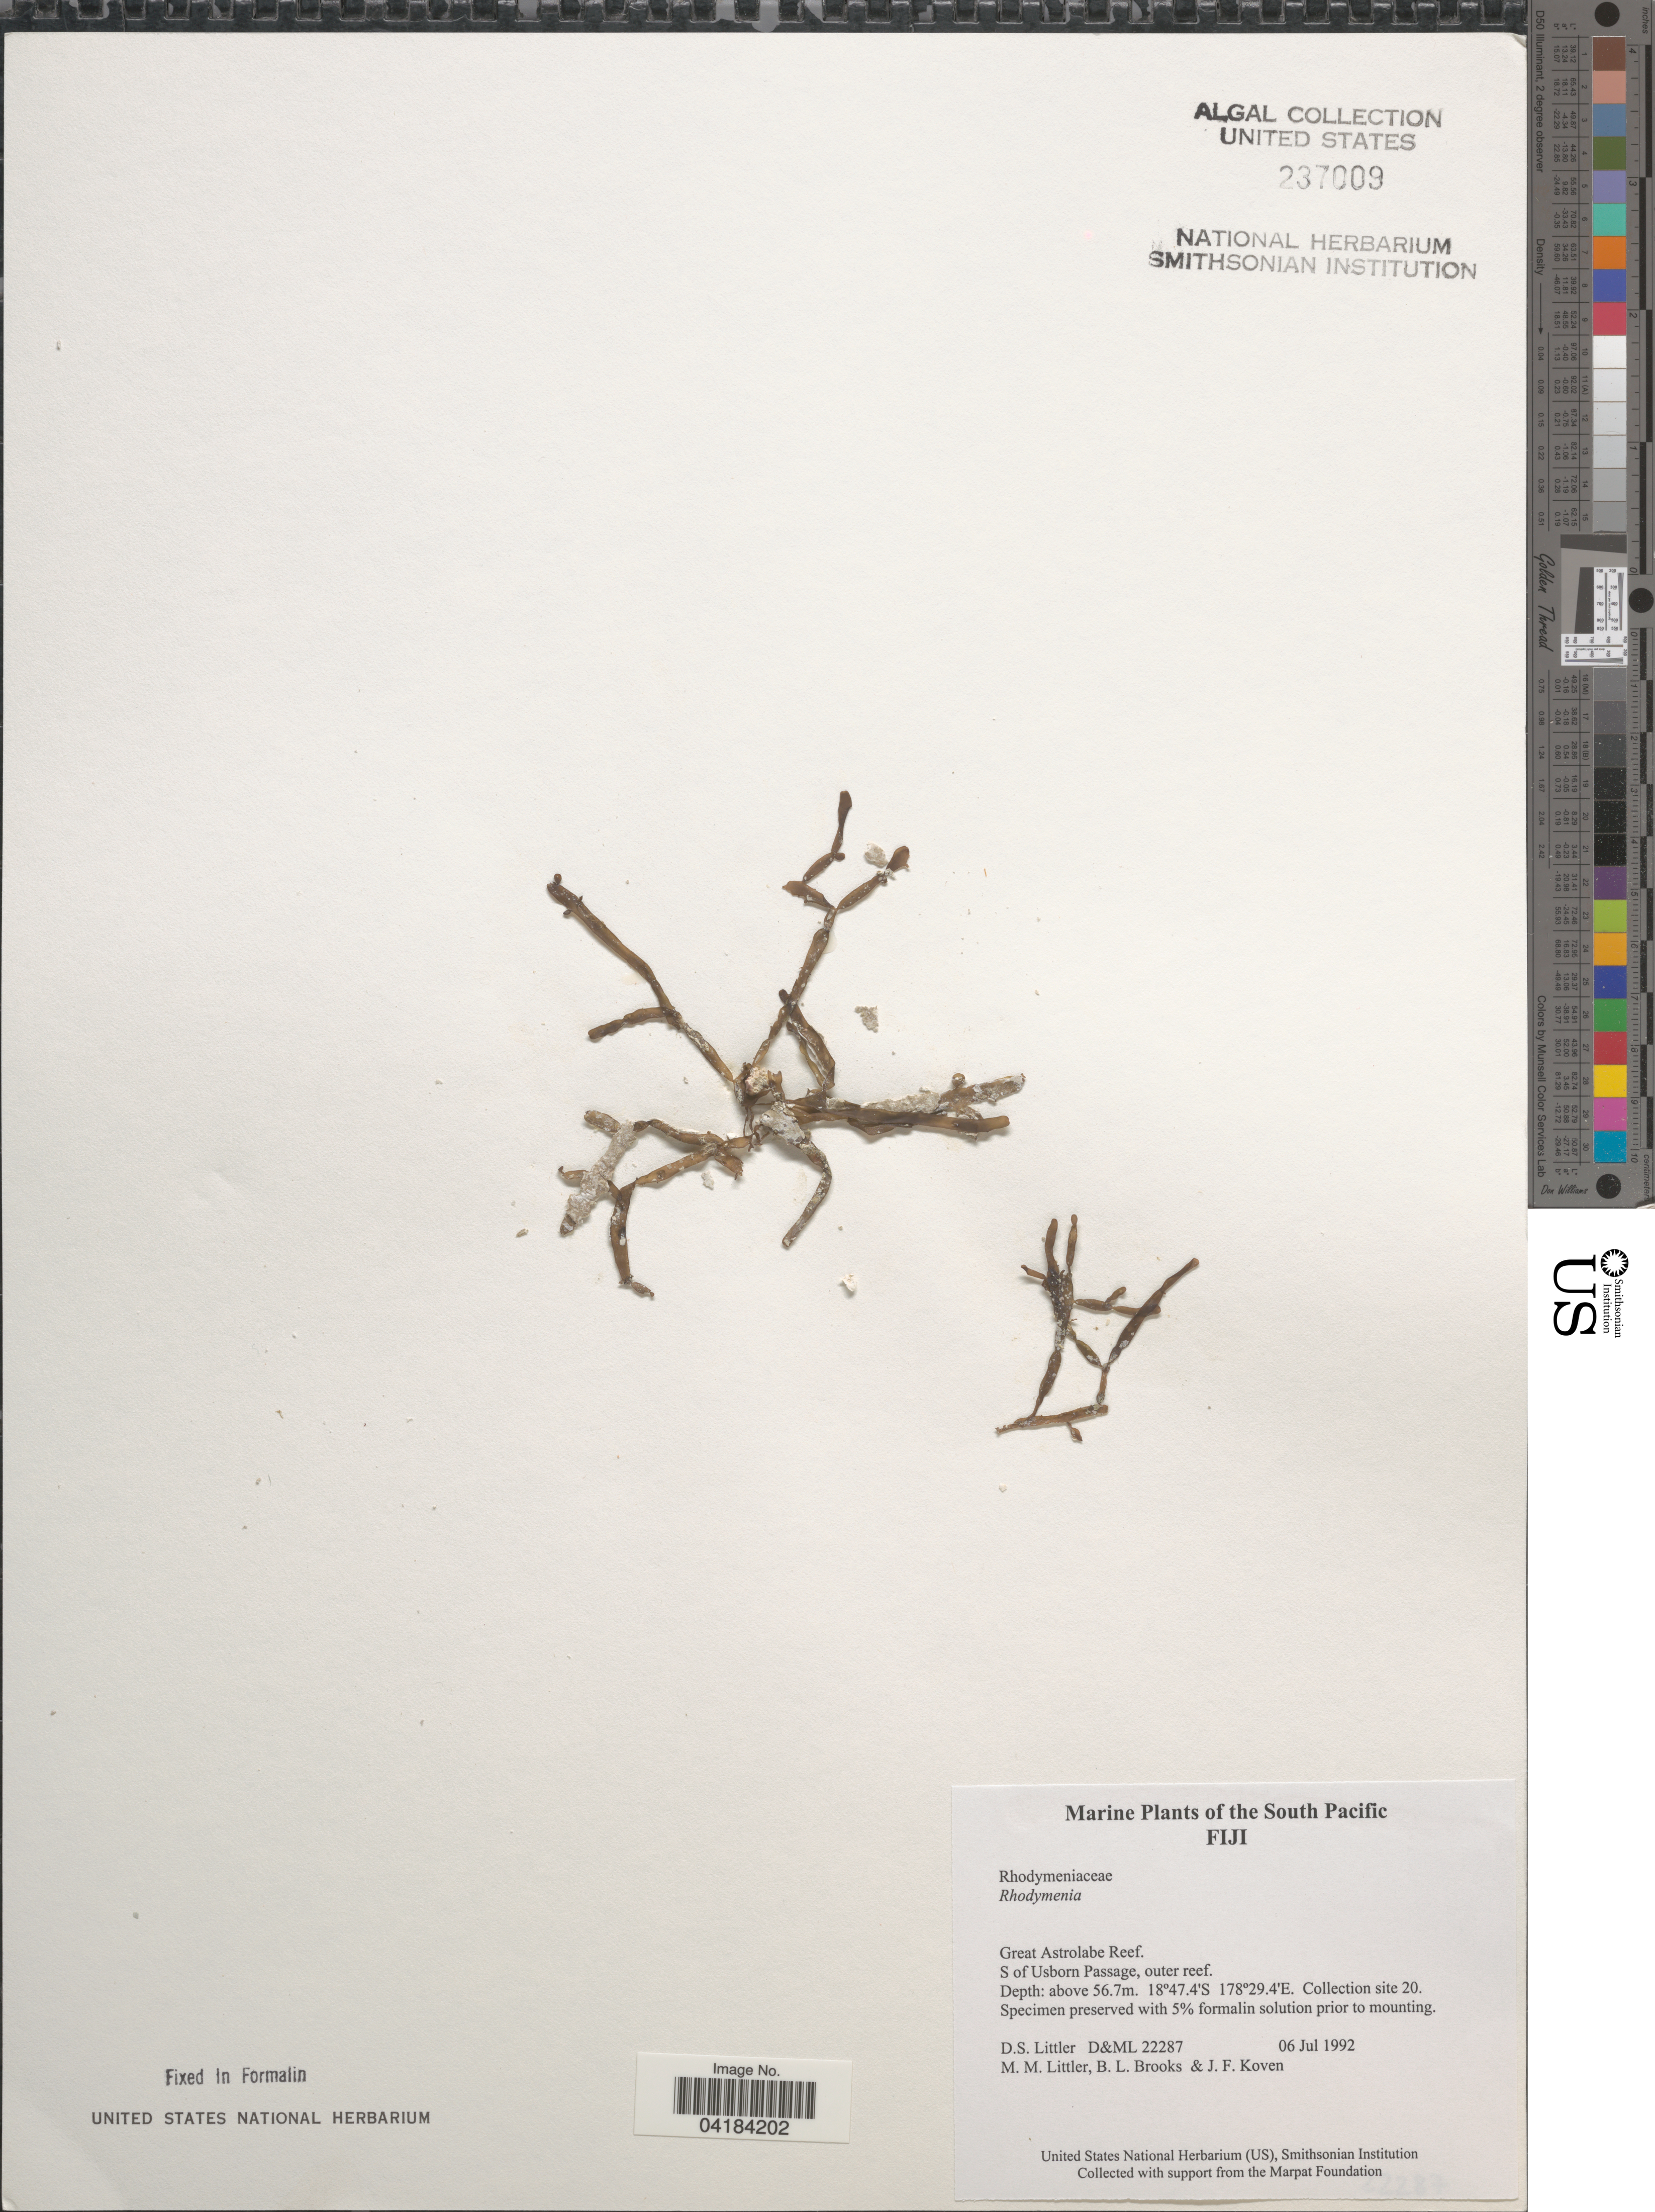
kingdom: Plantae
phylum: Rhodophyta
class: Florideophyceae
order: Rhodymeniales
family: Rhodymeniaceae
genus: Rhodymenia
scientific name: Rhodymenia sp.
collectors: D. S. Littler, B. Brooks & J. Koven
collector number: D&ML22287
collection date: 1992-07-06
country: Fiji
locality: The South Pacific. Great Astrolabe Reef. S of Usborn Passage, outer reef. Collection site 20.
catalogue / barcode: US 237009